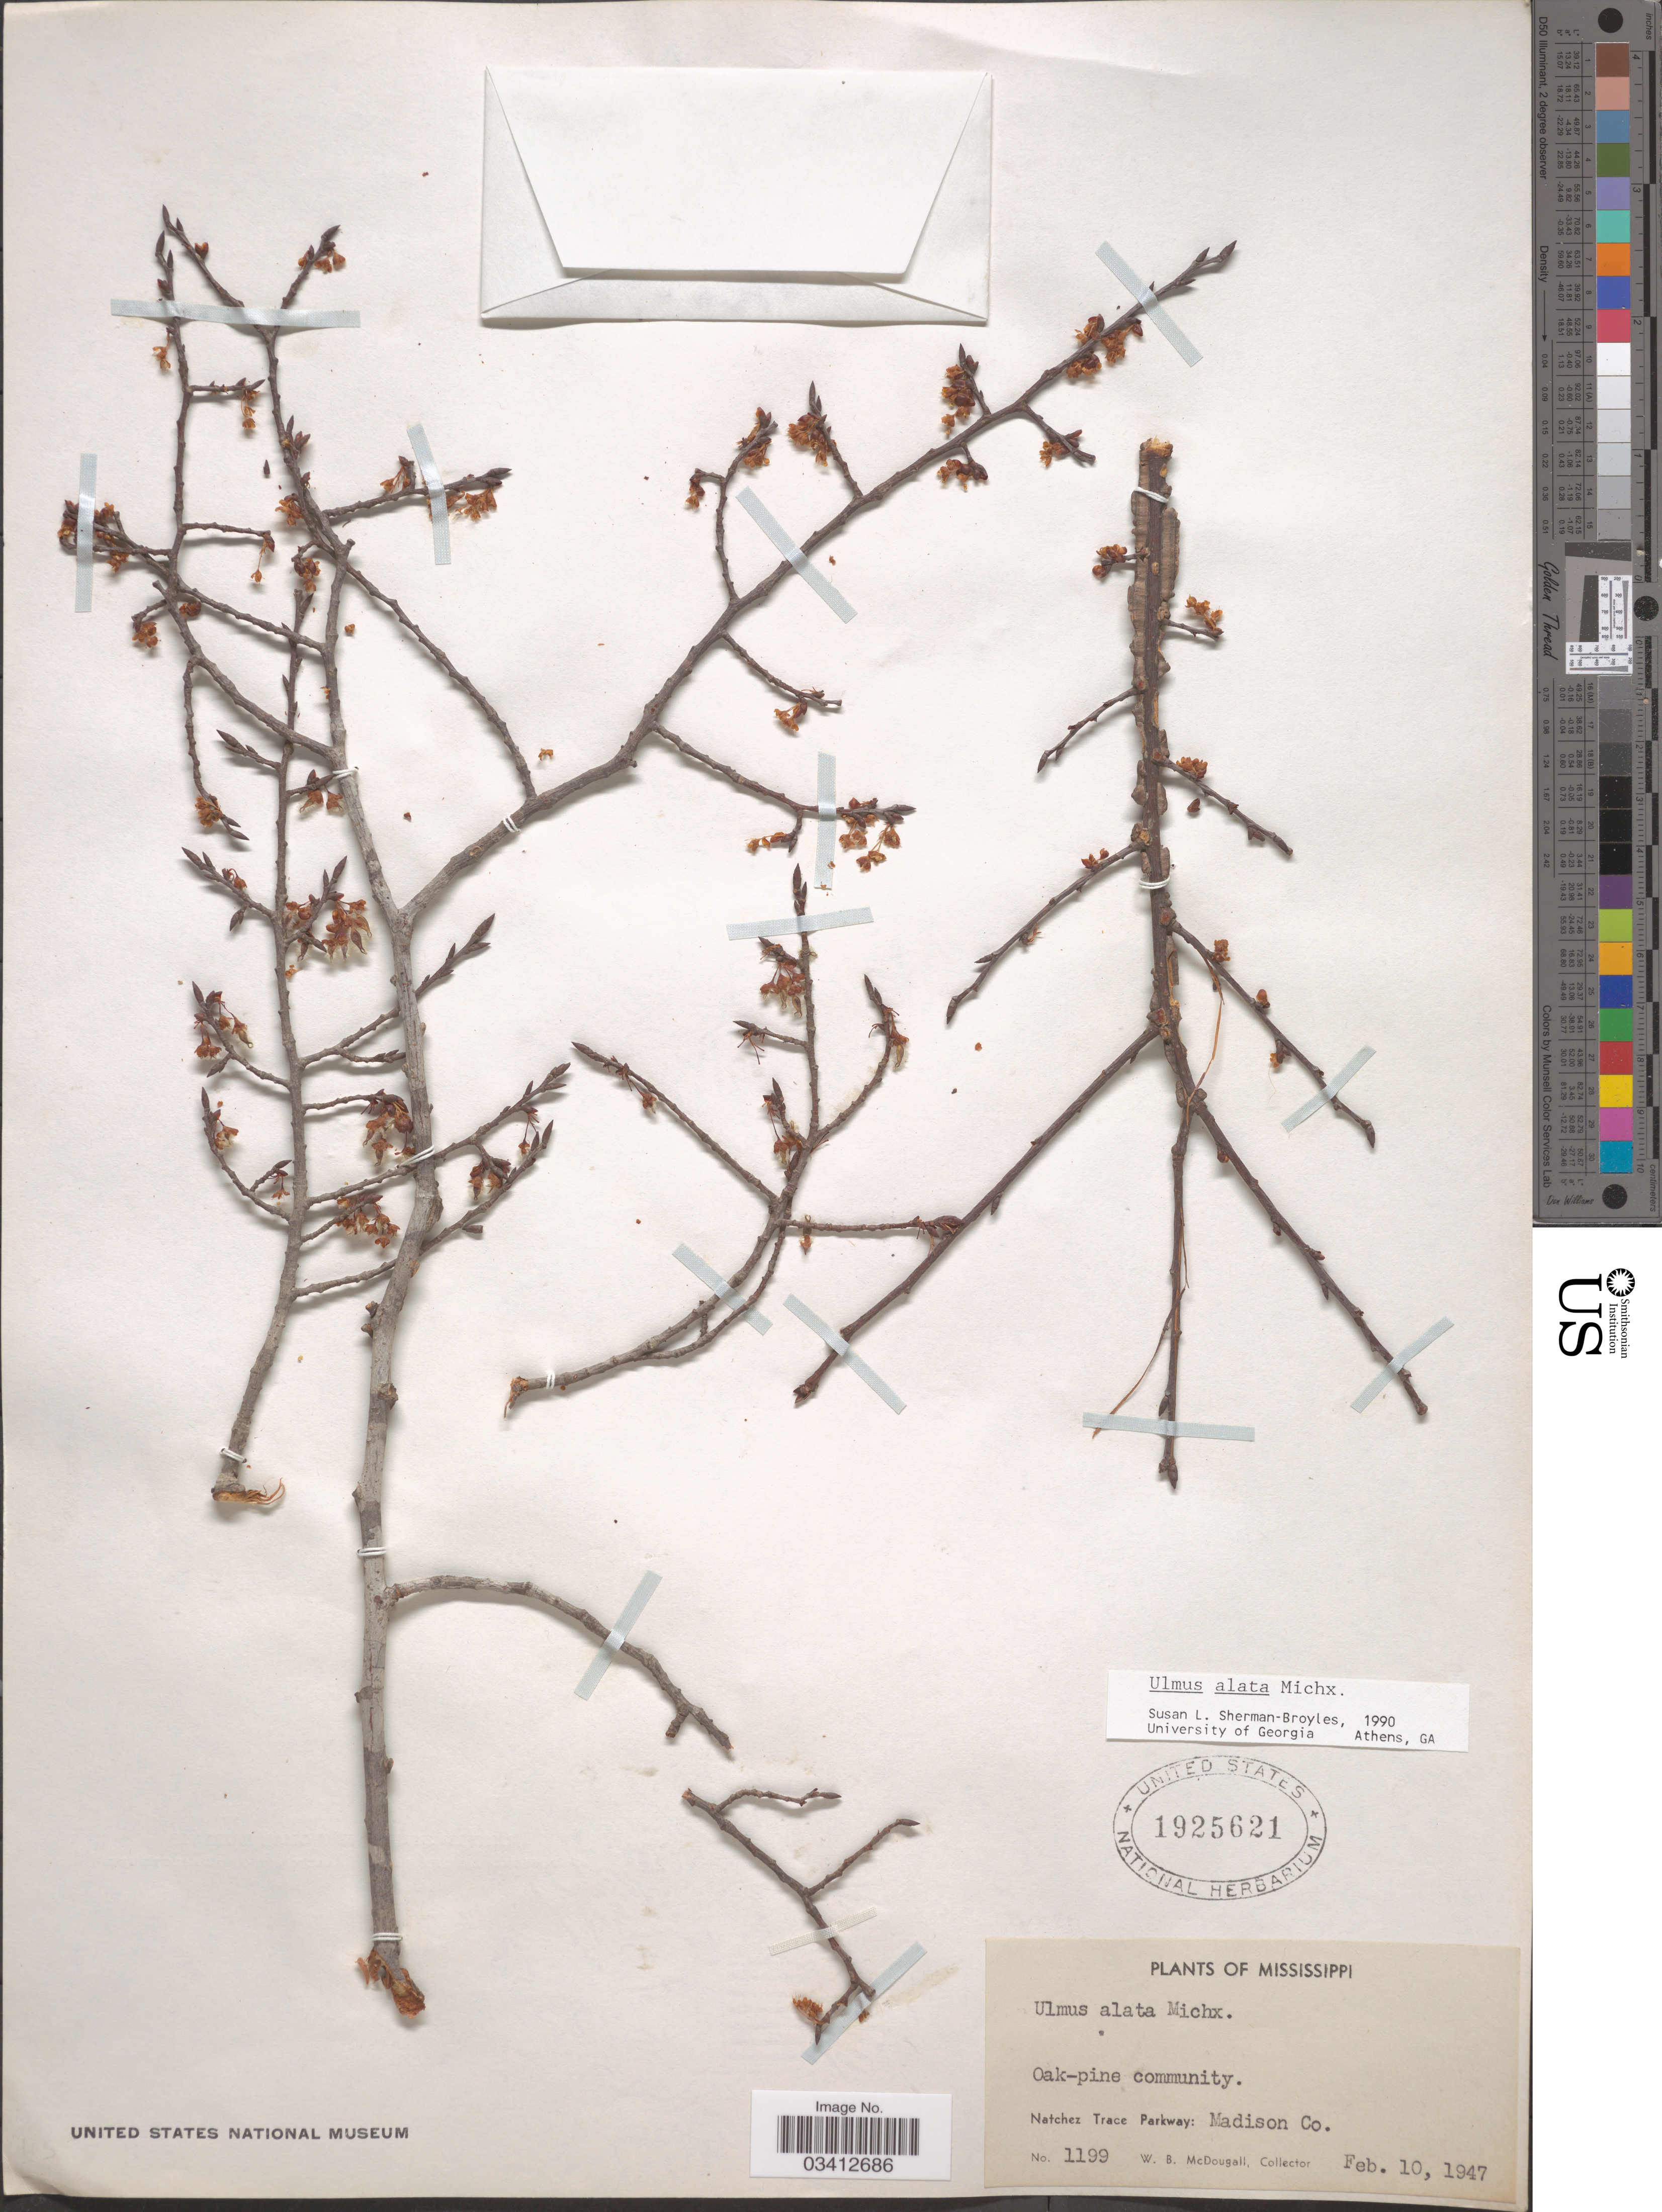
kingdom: Plantae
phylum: Tracheophyta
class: Magnoliopsida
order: Rosales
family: Ulmaceae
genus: Ulmus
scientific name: Ulmus alata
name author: Michx.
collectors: W. B. McDougall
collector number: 1199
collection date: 1947-02-10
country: United States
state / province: Mississippi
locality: Oak-pine community. Natchez Trace Parkway: Madison Co.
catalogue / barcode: US 1925621